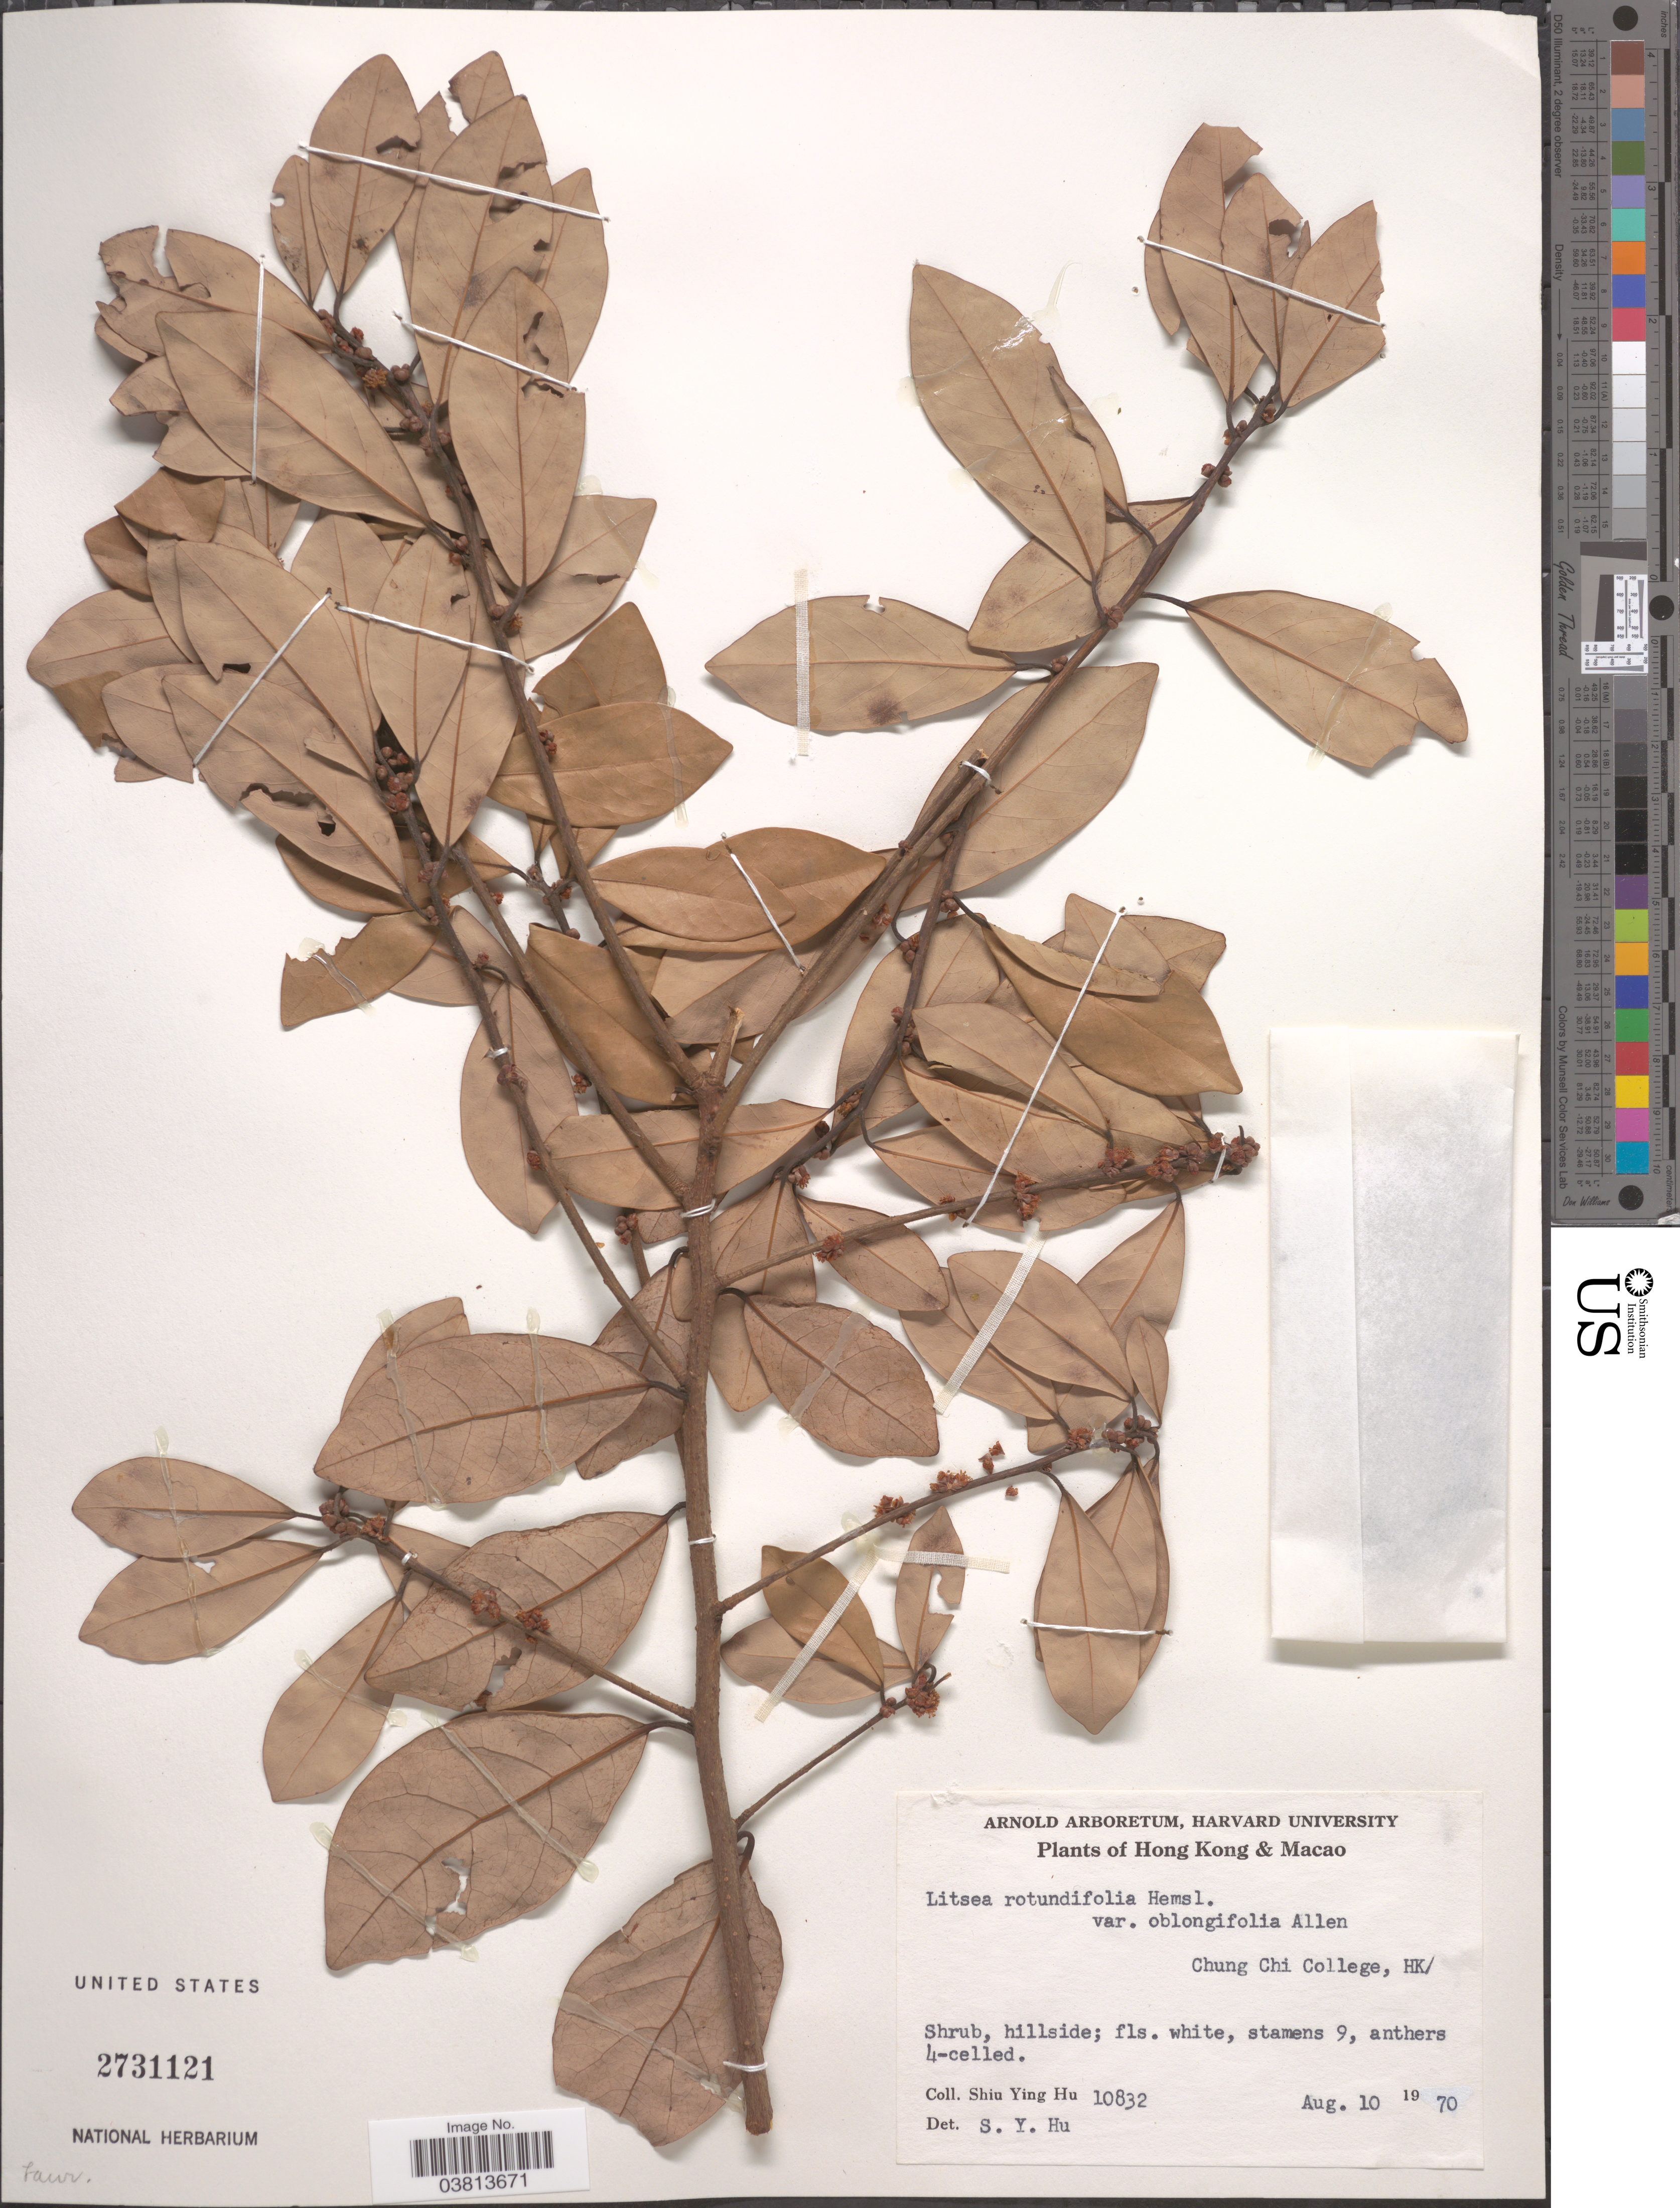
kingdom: Plantae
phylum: Tracheophyta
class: Magnoliopsida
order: Laurales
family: Lauraceae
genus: Litsea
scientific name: Litsea rotundifolia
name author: Hemsl.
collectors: S. Y. Hu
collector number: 10832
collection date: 1970-08-10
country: China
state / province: Hong Kong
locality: Macao. Chung Chi College, HK. Hillside.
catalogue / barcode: US 2731121